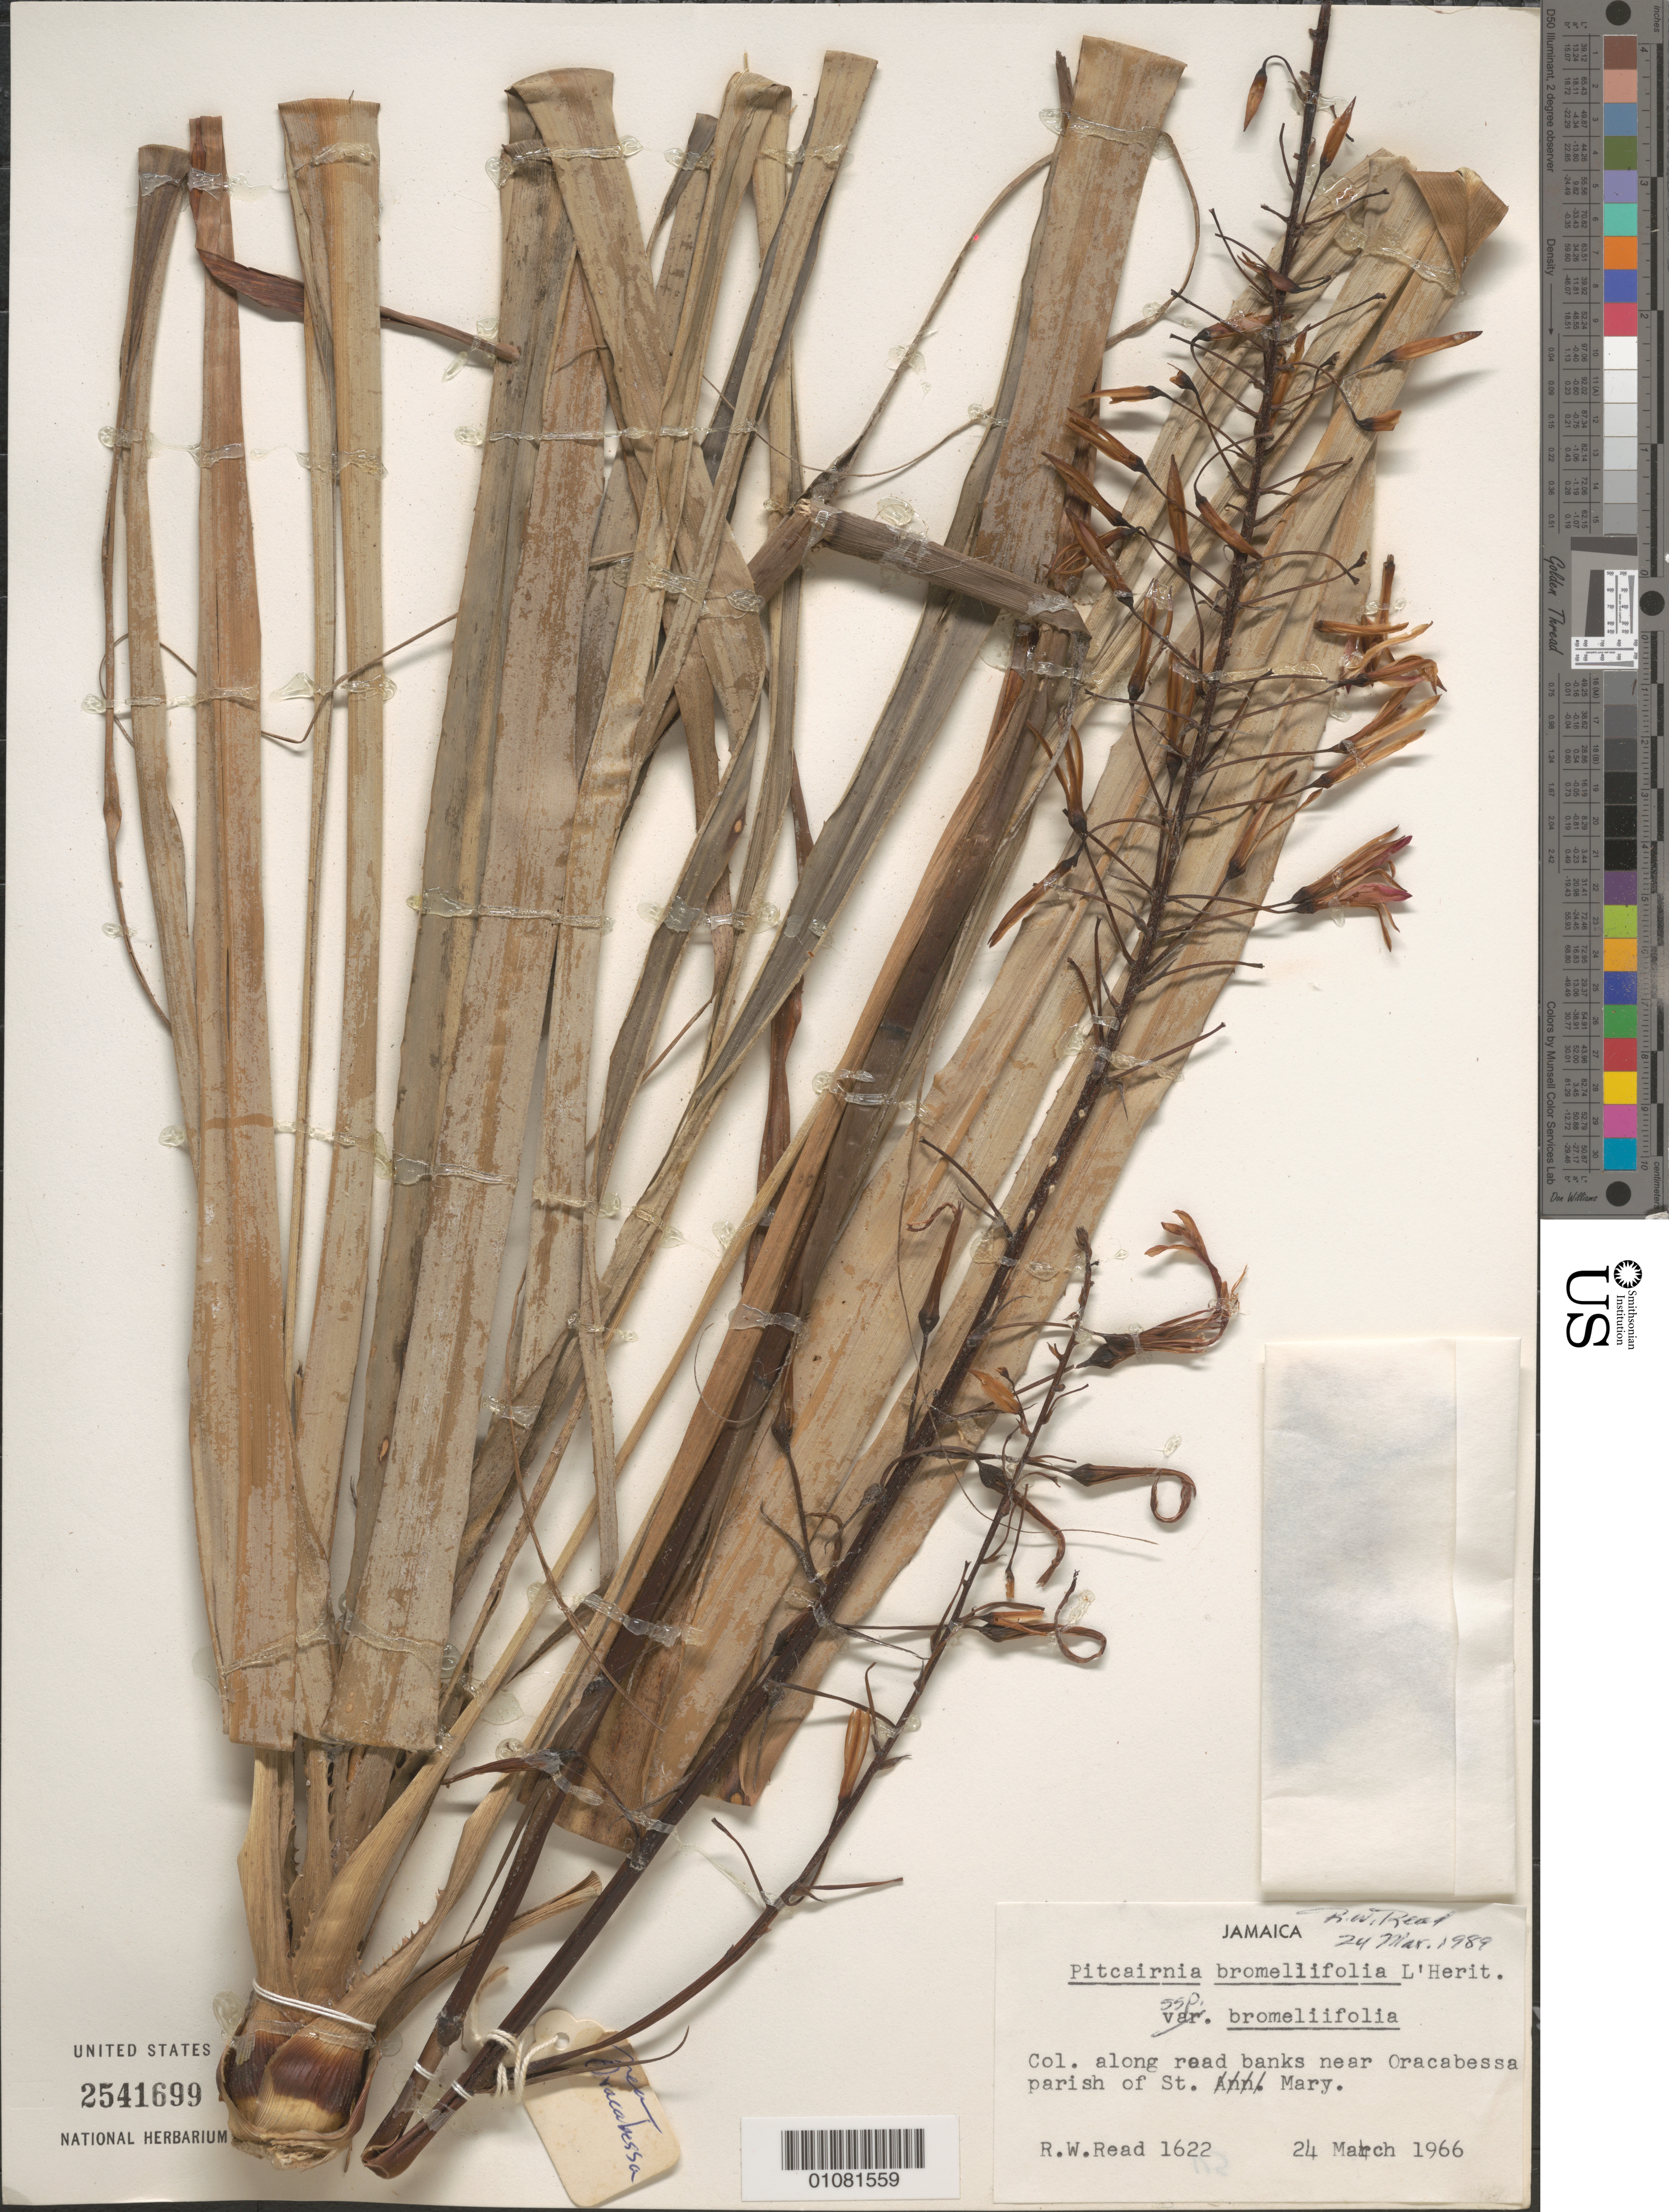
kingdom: Plantae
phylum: Tracheophyta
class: Liliopsida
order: Poales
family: Bromeliaceae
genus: Pitcairnia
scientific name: Pitcairnia bromeliifolia var. bromeliifolia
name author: L'Hér.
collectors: R. W. Read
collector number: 1622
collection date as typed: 24 Mar 1966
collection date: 1966-03-24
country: Jamaica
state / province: Saint Mary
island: Jamaica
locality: Col. along road banks near Oracabessa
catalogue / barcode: US 2541699